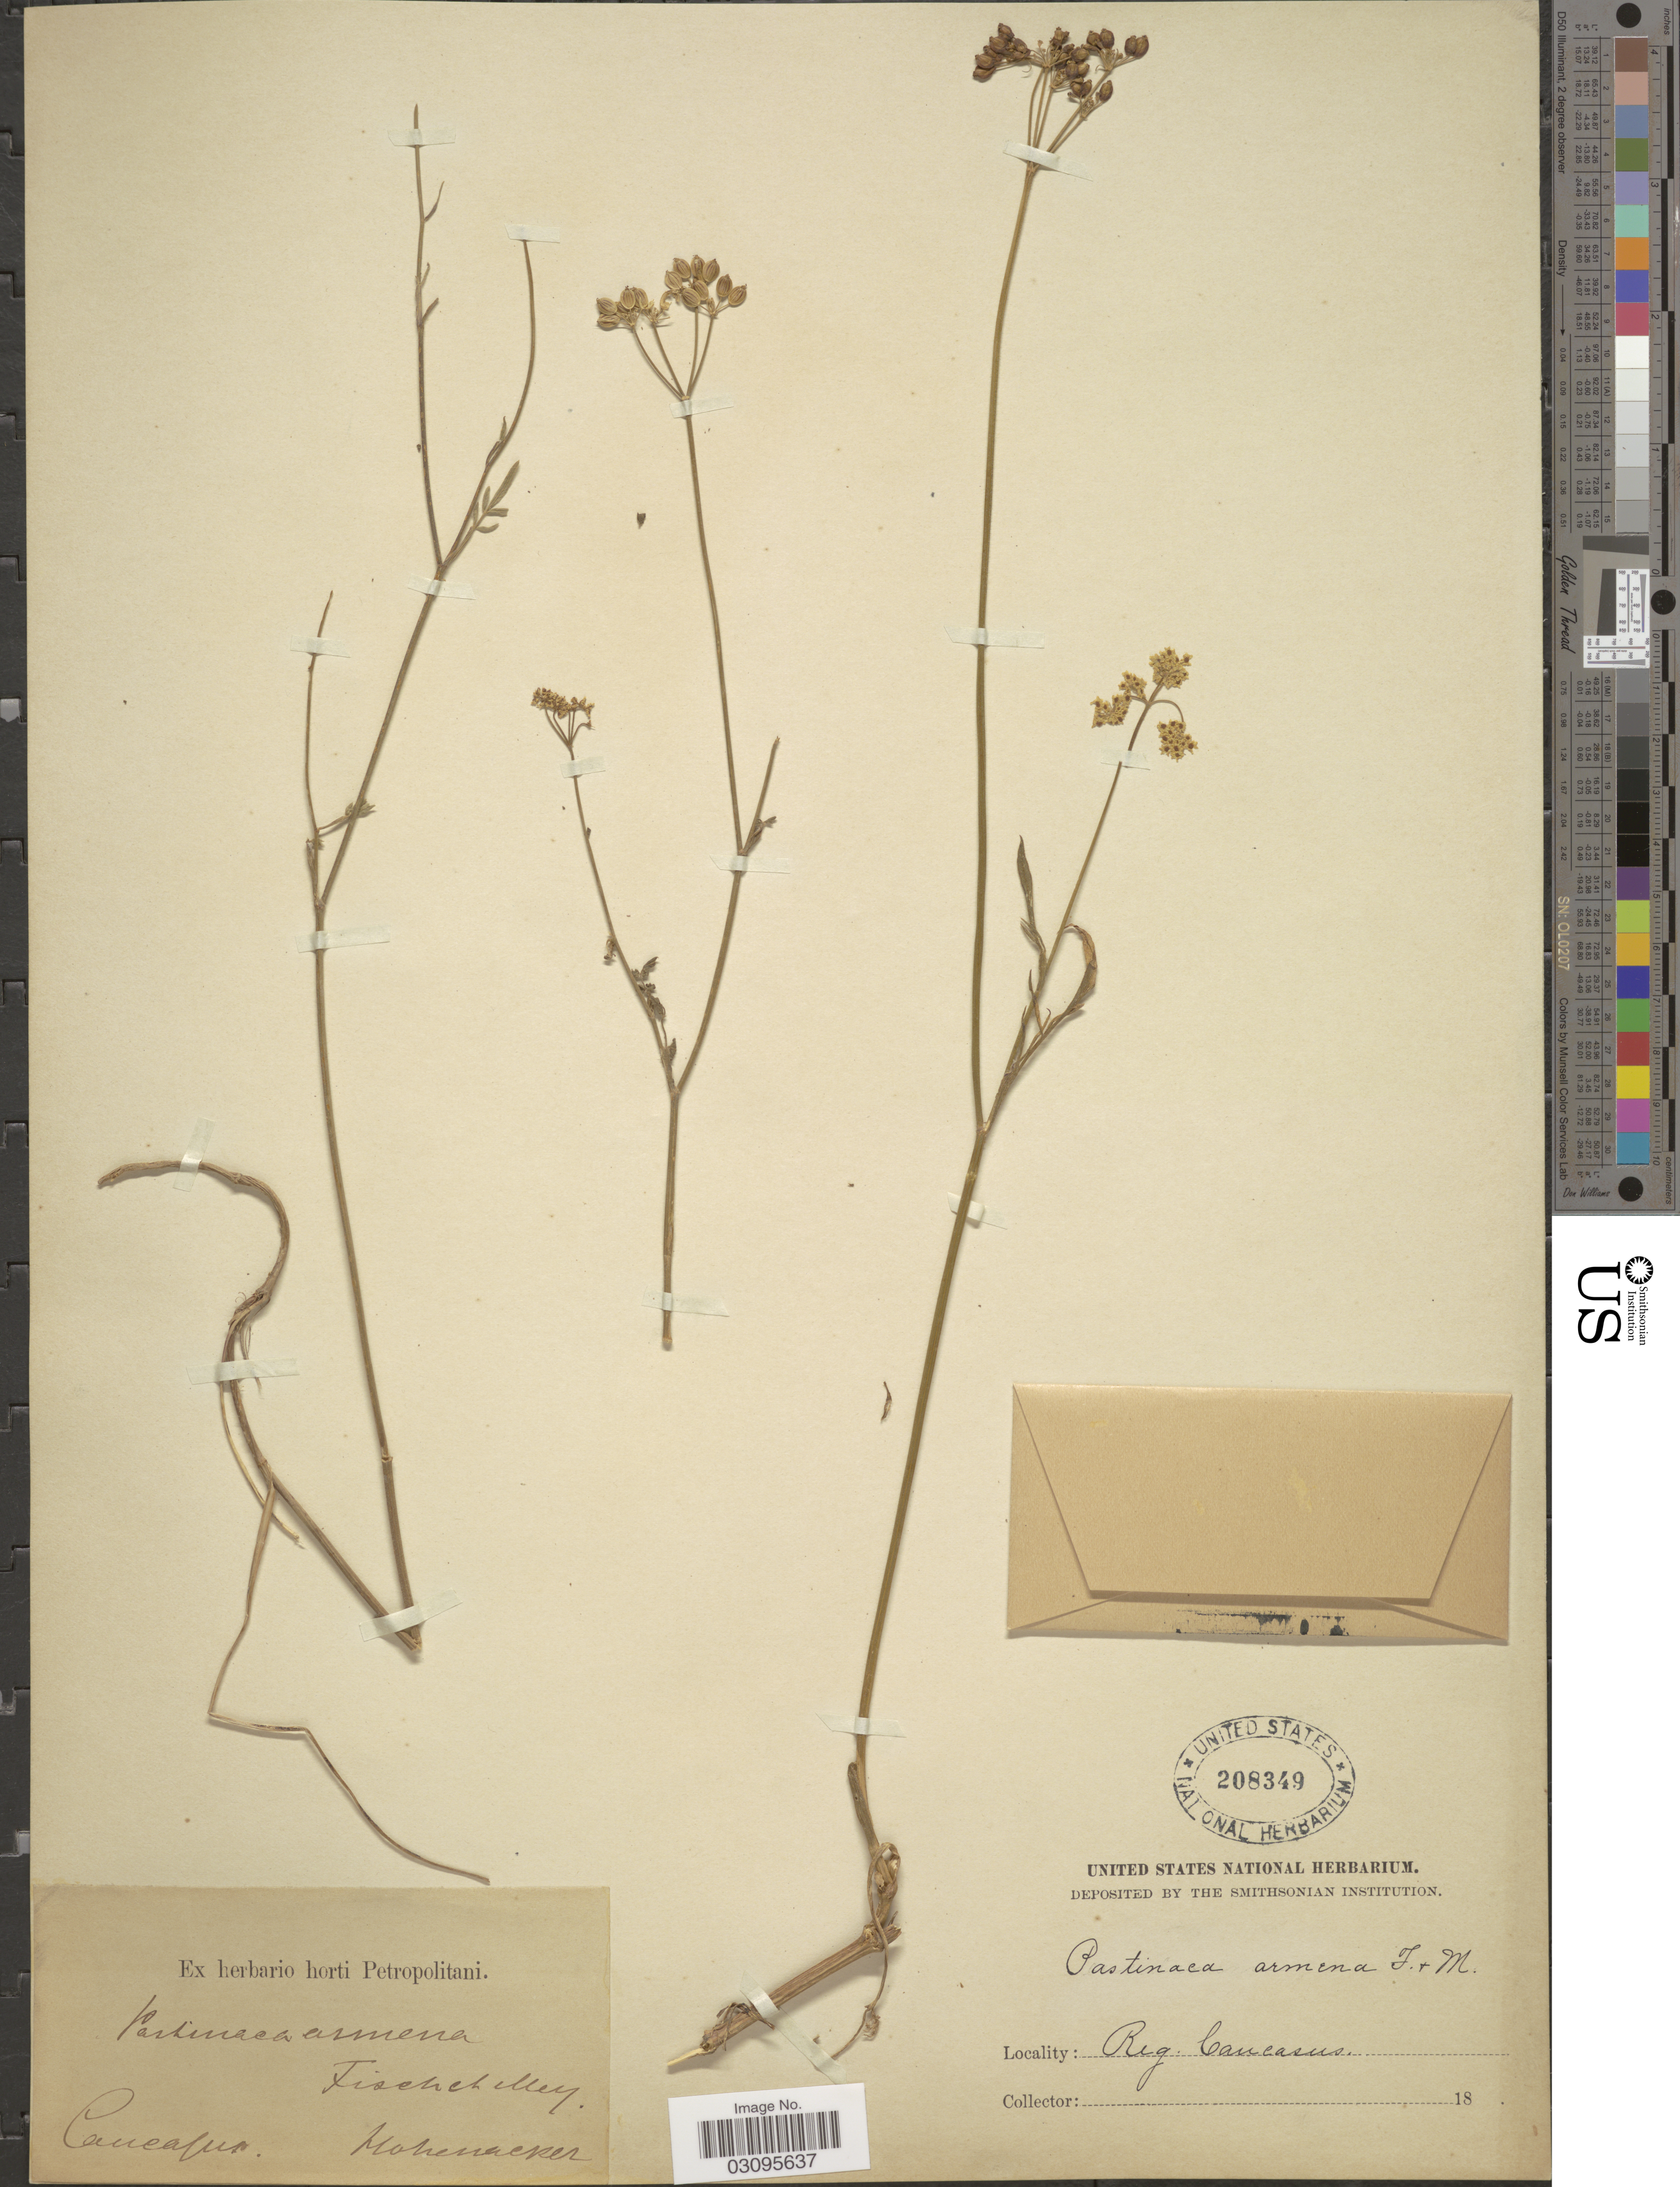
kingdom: Plantae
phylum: Tracheophyta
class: Magnoliopsida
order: Apiales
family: Apiaceae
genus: Pastinaca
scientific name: Pastinaca armena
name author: Fisch. & C.A. Mey.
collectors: Hohenacker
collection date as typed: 18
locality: Reg. Caucasus.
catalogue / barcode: US 208349